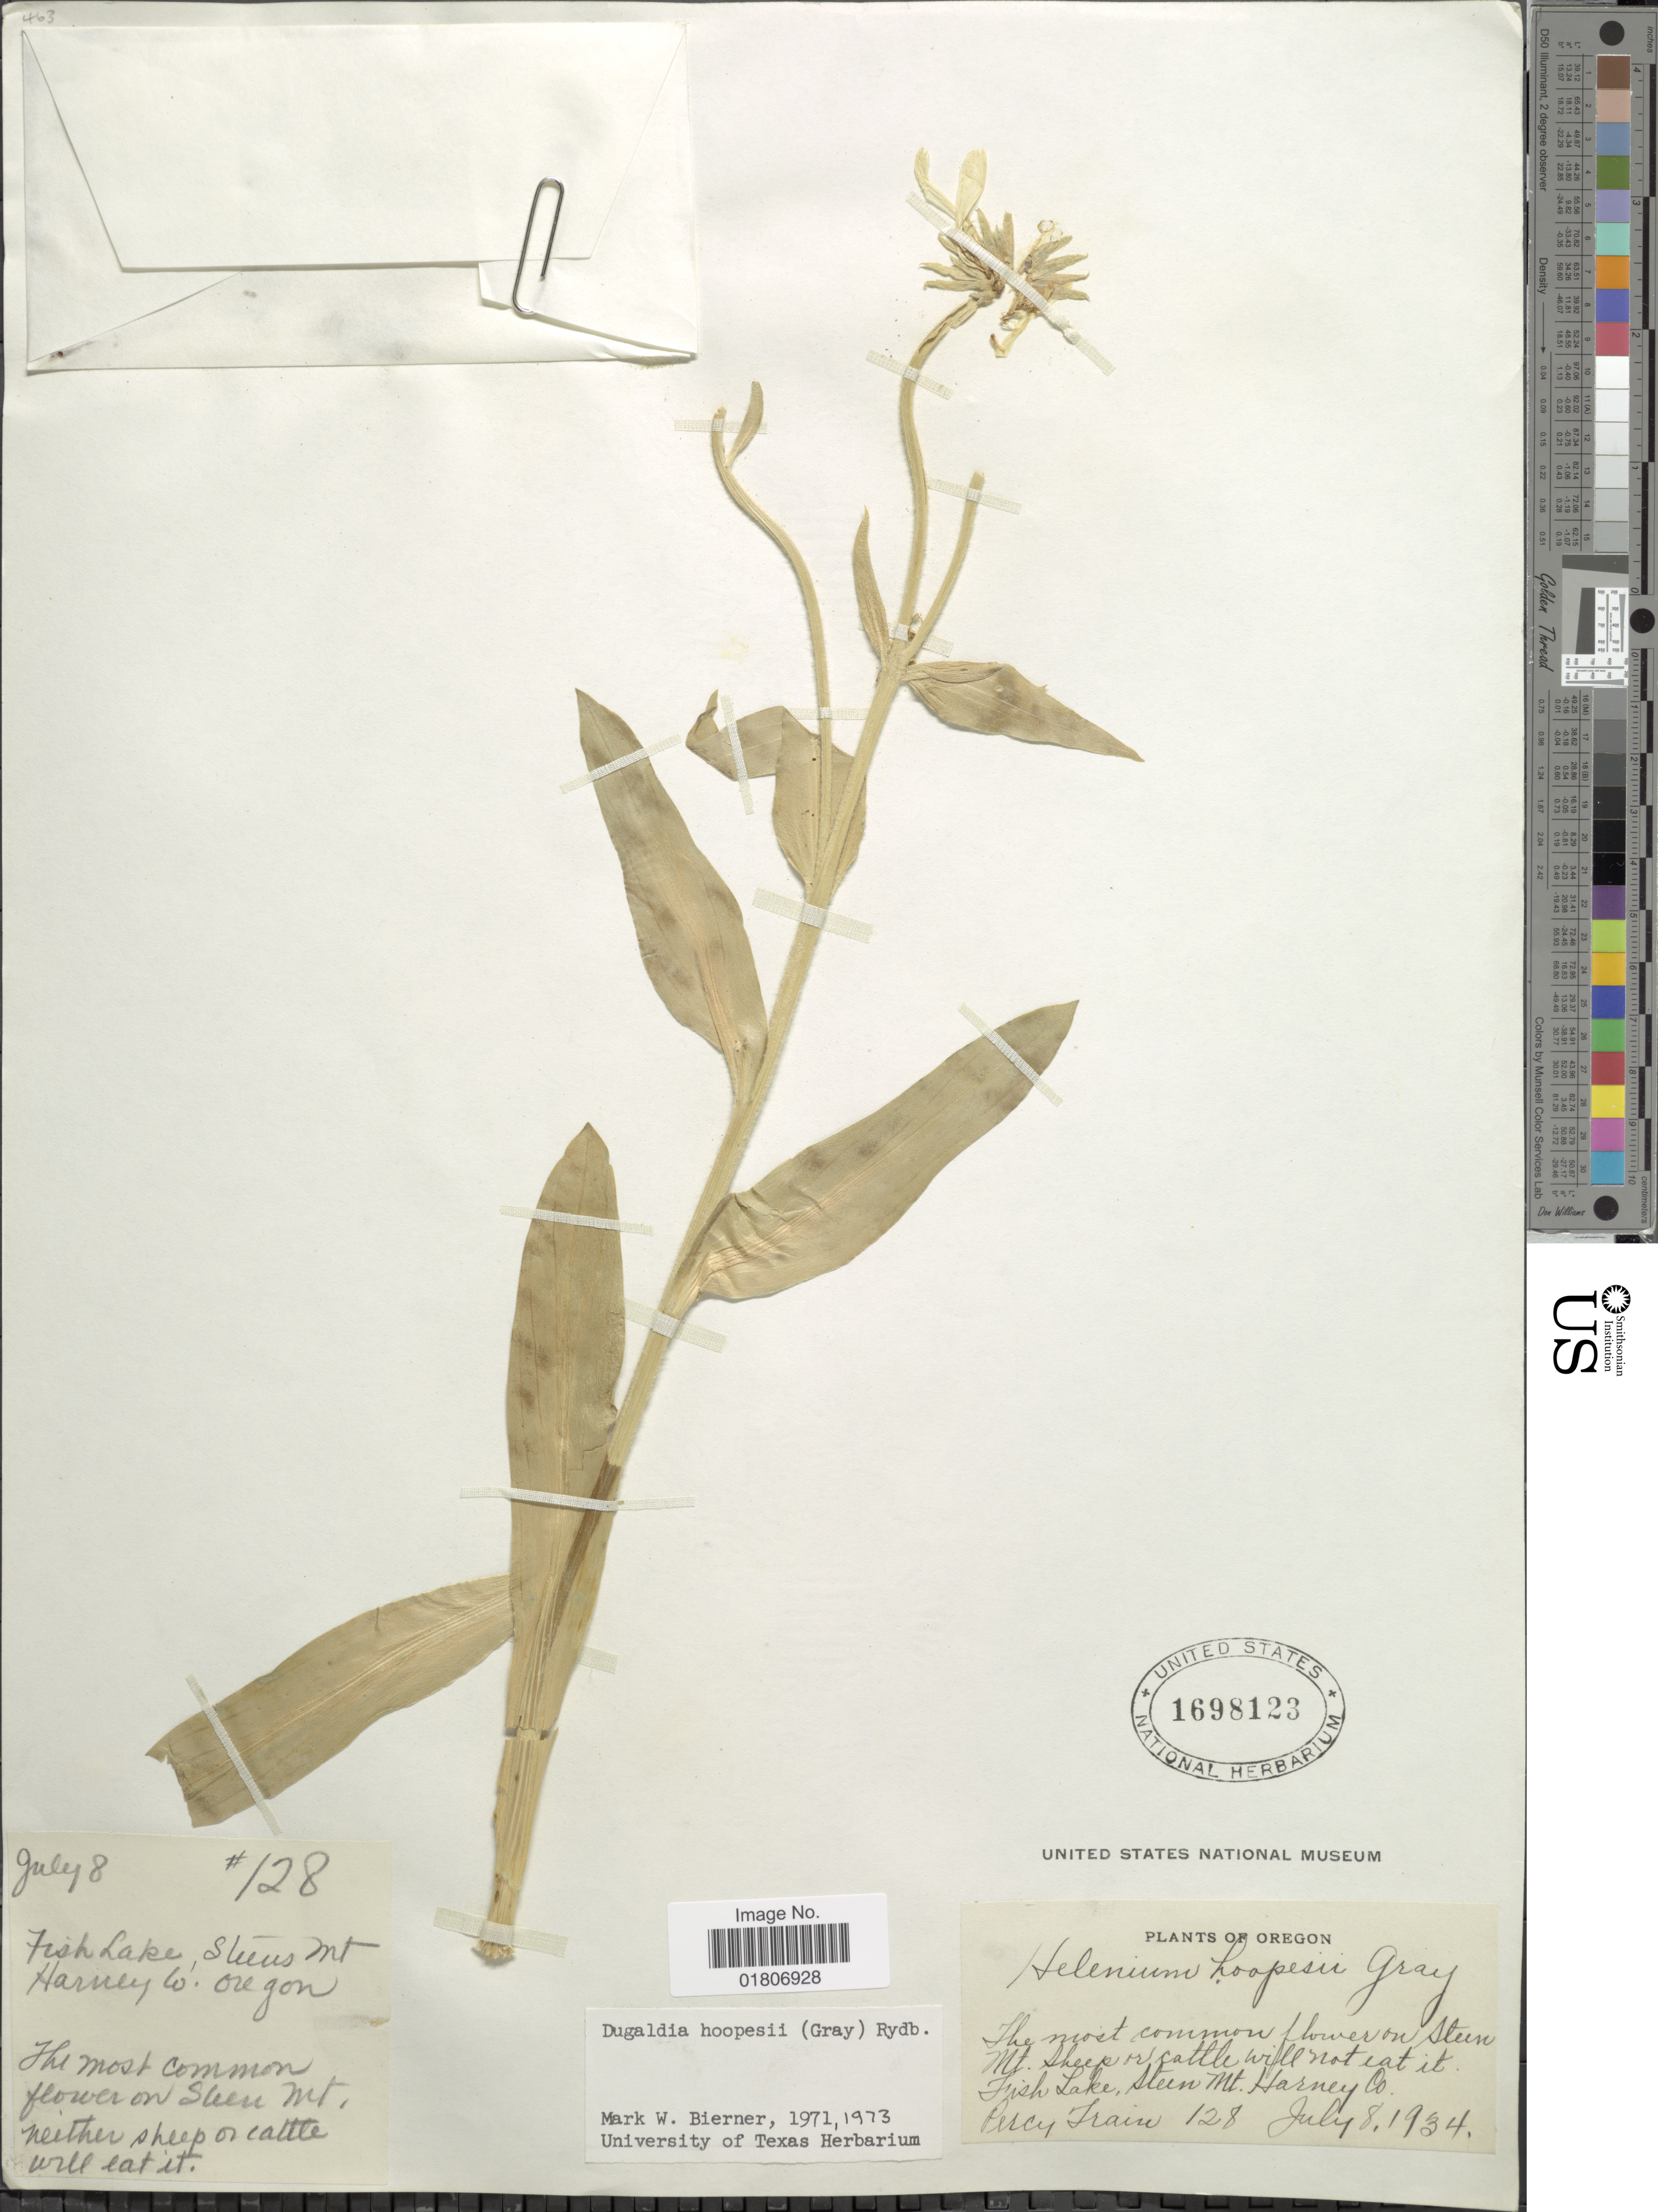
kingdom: Plantae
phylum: Tracheophyta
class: Magnoliopsida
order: Asterales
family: Asteraceae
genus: Dugaldia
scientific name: Dugaldia hoopesii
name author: (A. Gray) Rydb.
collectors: P. Train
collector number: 128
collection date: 1934-07-08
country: United States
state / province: Oregon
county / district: Harney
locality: Fish Lake, Steens Mt. Harney Co.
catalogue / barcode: US 1698123